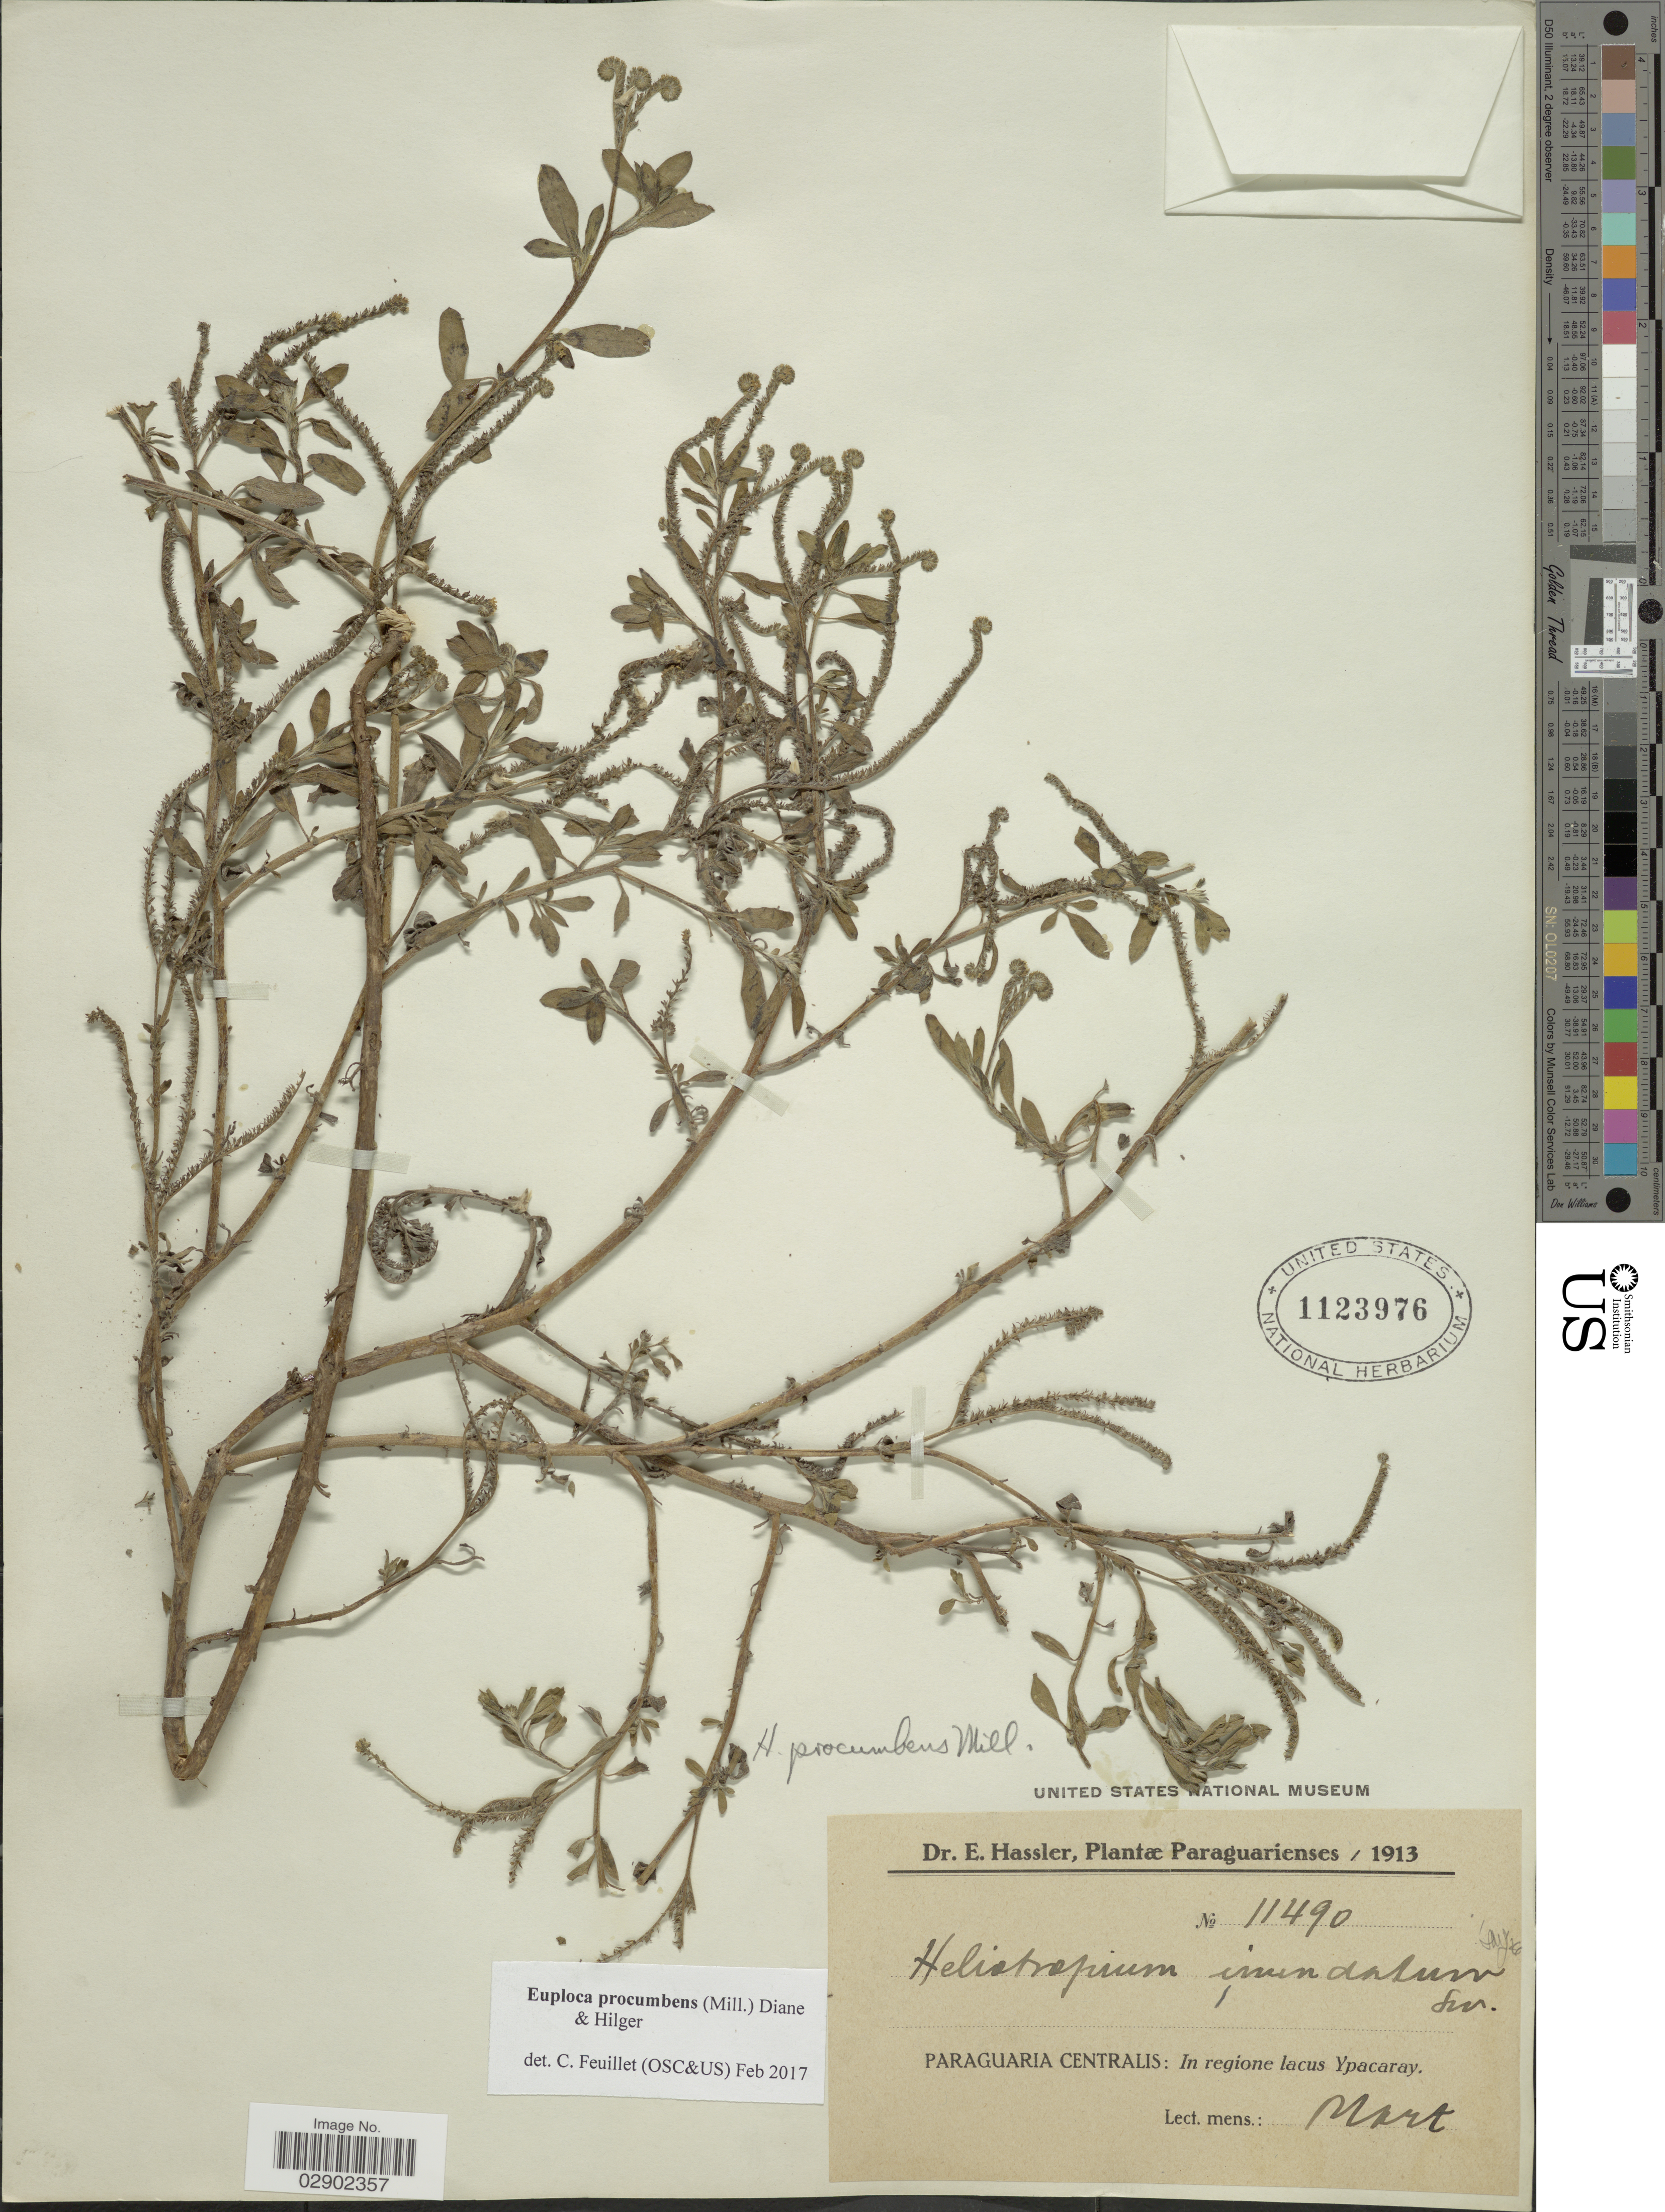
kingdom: Plantae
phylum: Tracheophyta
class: Magnoliopsida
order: Boraginales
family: Heliotropiaceae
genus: Euploca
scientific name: Euploca procumbens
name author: (Mill.) Diane & Hilger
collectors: E. Hassler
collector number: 11490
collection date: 1913-03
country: Paraguay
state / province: Paraguari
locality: Paraguaria Centralis: In regione lacus Ypacaray.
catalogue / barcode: US 1123976